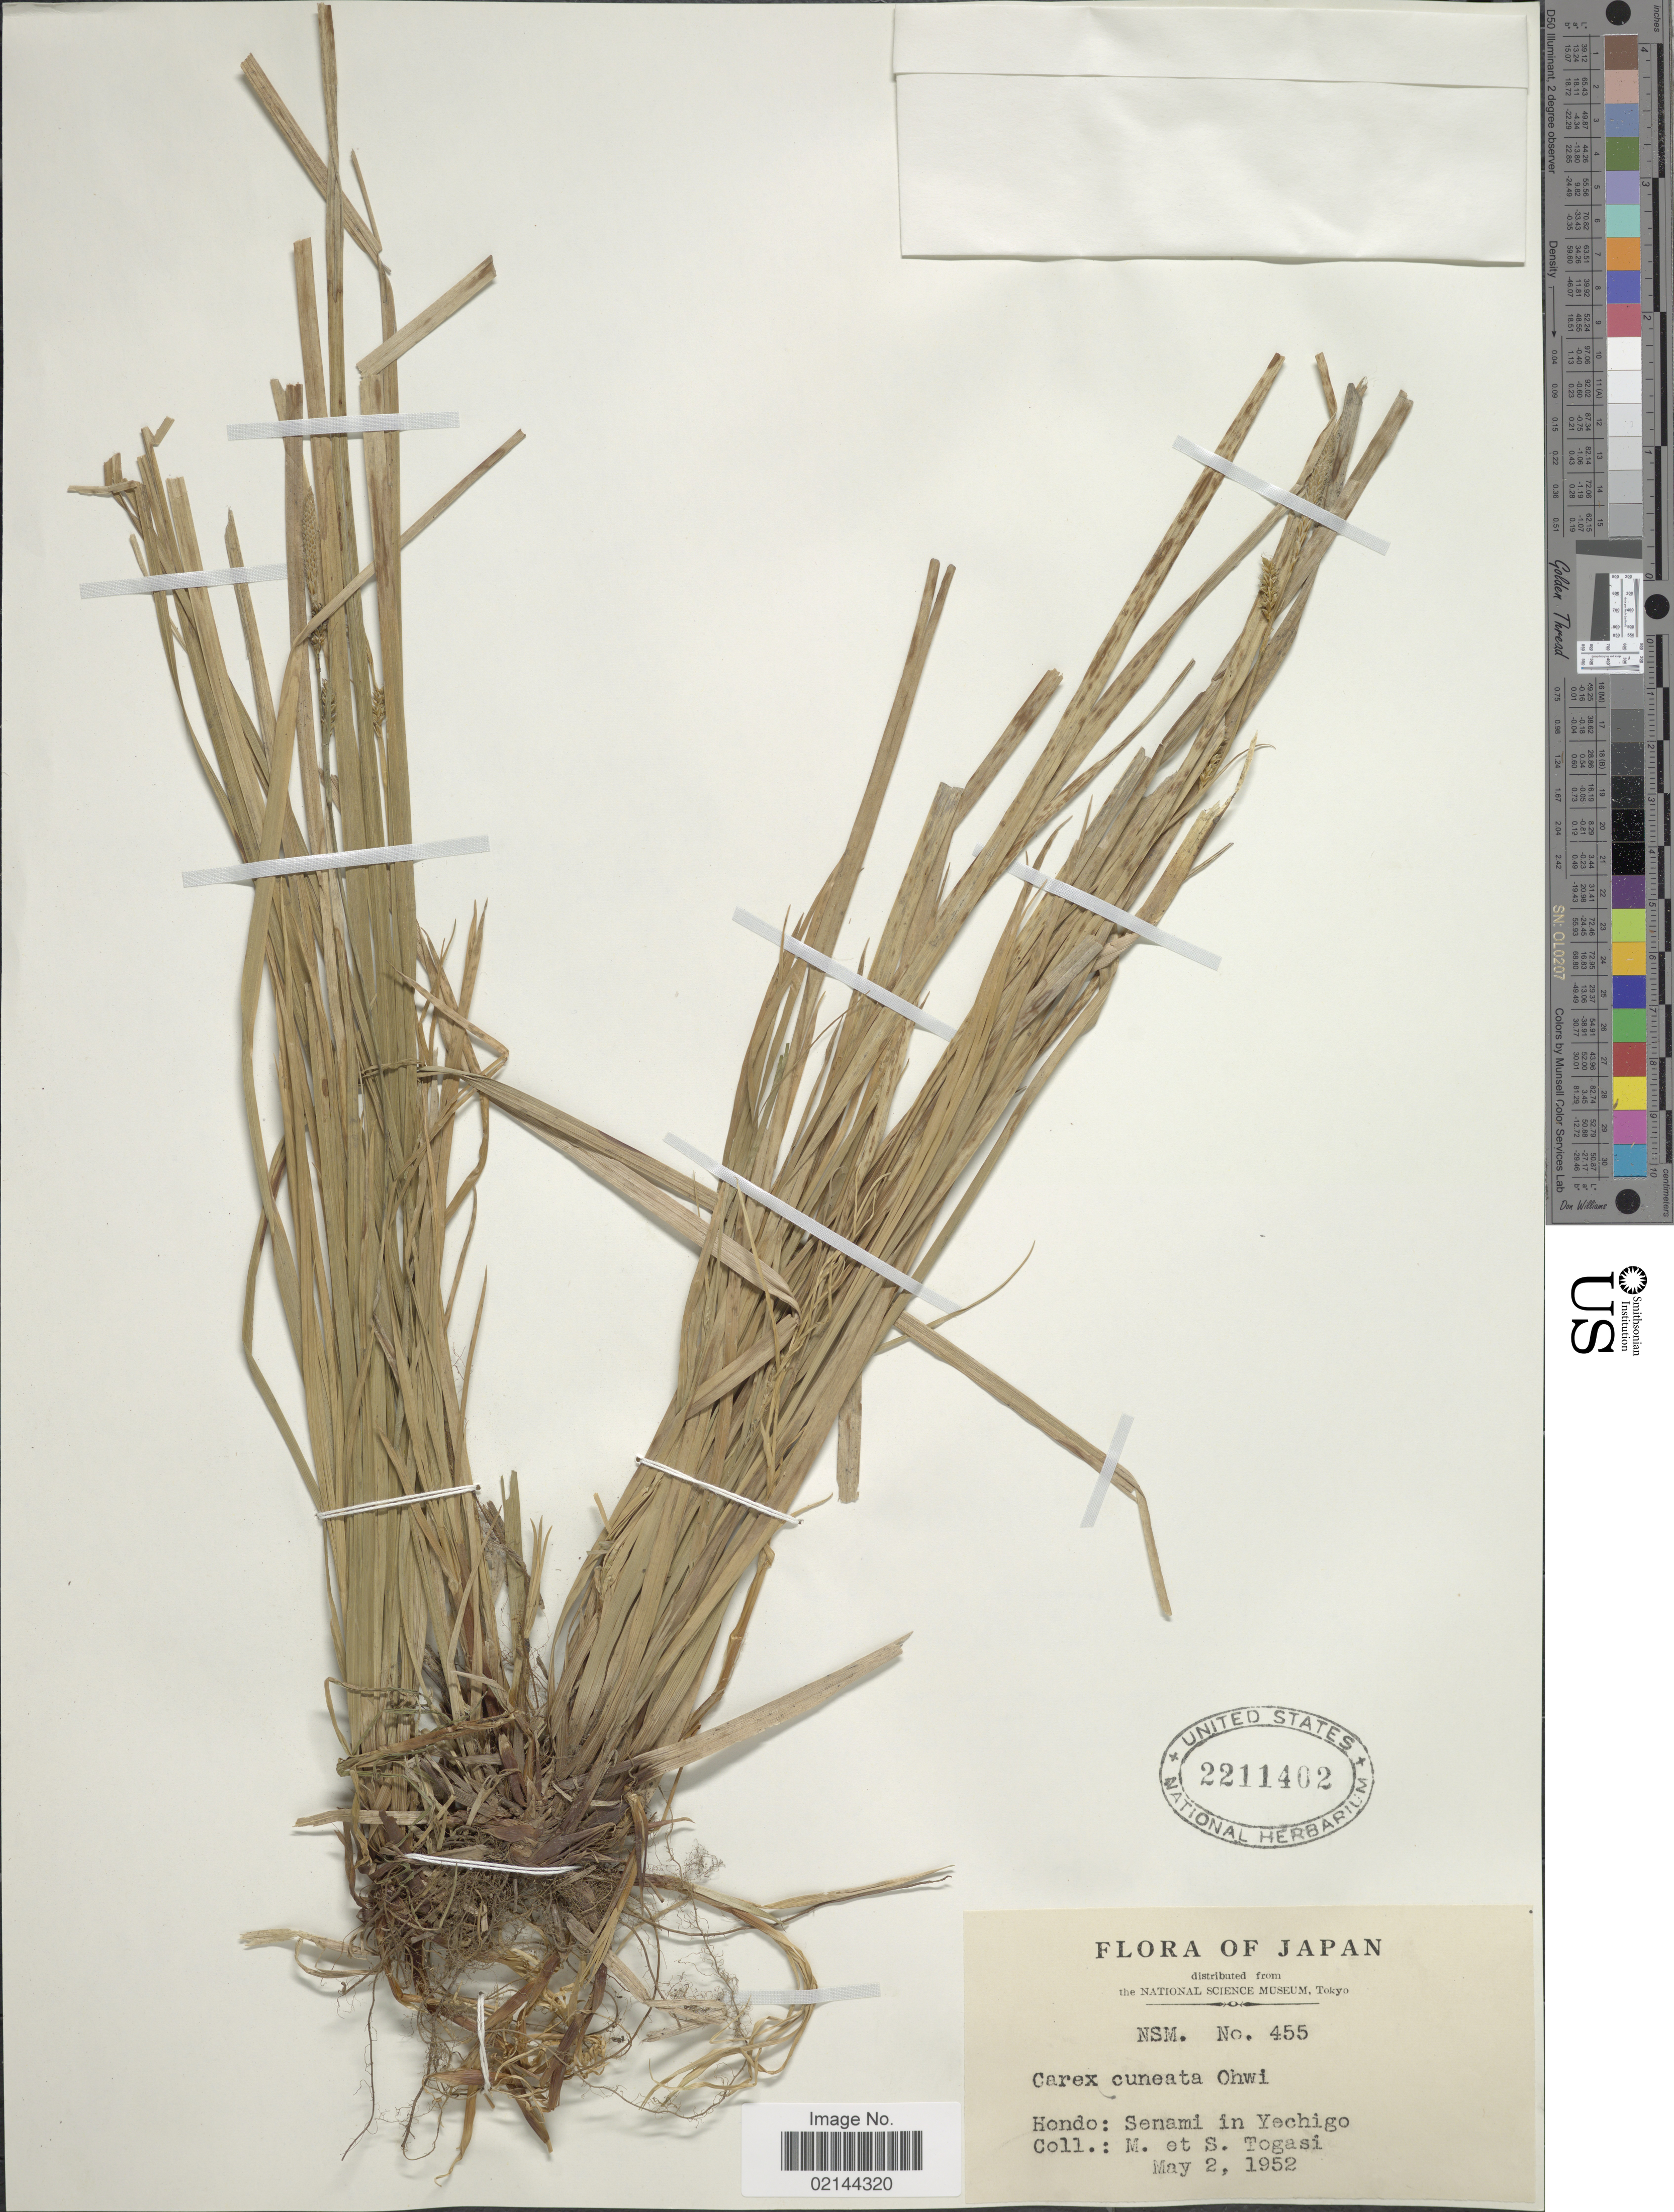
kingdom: Plantae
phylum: Tracheophyta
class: Liliopsida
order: Poales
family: Cyperaceae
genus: Carex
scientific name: Carex cuneata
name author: Ohwi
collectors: M. Togasi & S. Togasi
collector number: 455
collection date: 1952-05-02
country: Japan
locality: Hondo: Senami in Yechigo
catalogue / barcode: US 2211402